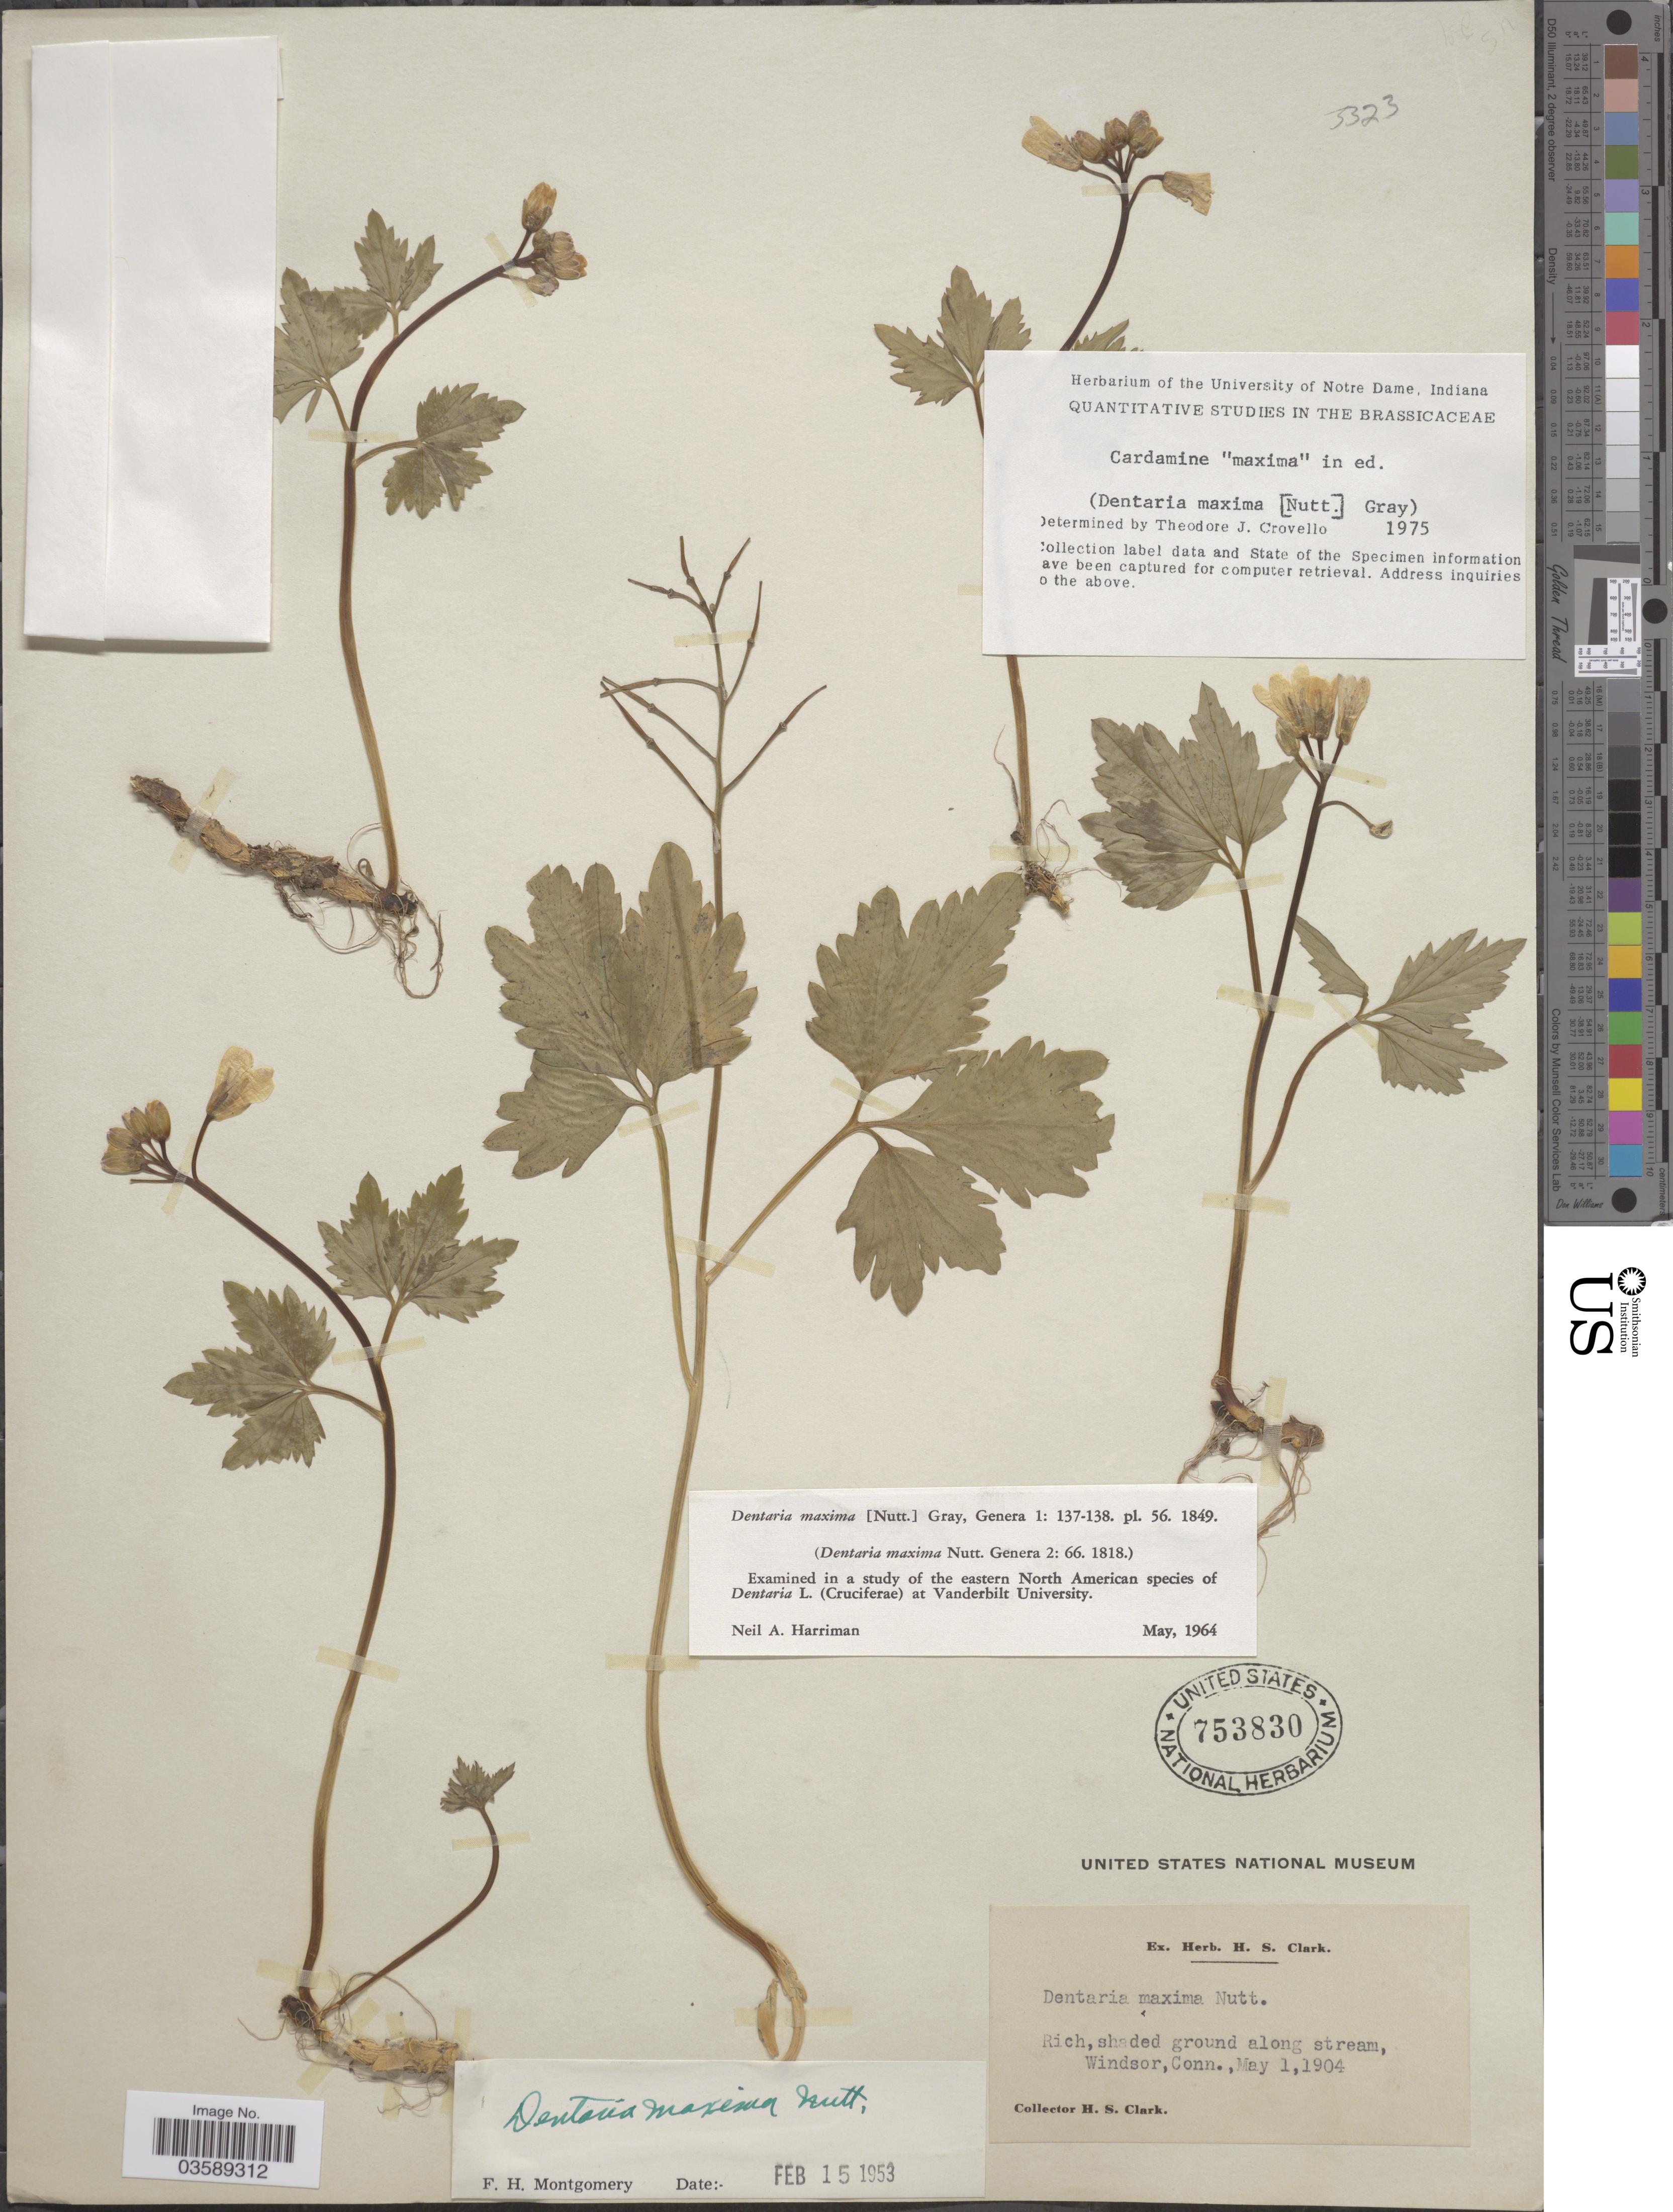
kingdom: Plantae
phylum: Tracheophyta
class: Magnoliopsida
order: Brassicales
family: Brassicaceae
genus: Cardamine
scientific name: Cardamine maxima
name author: (Nutt.) Alph. Wood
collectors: H. Clark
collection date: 1904-05-01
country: United States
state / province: Connecticut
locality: Windsor.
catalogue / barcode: US 753830